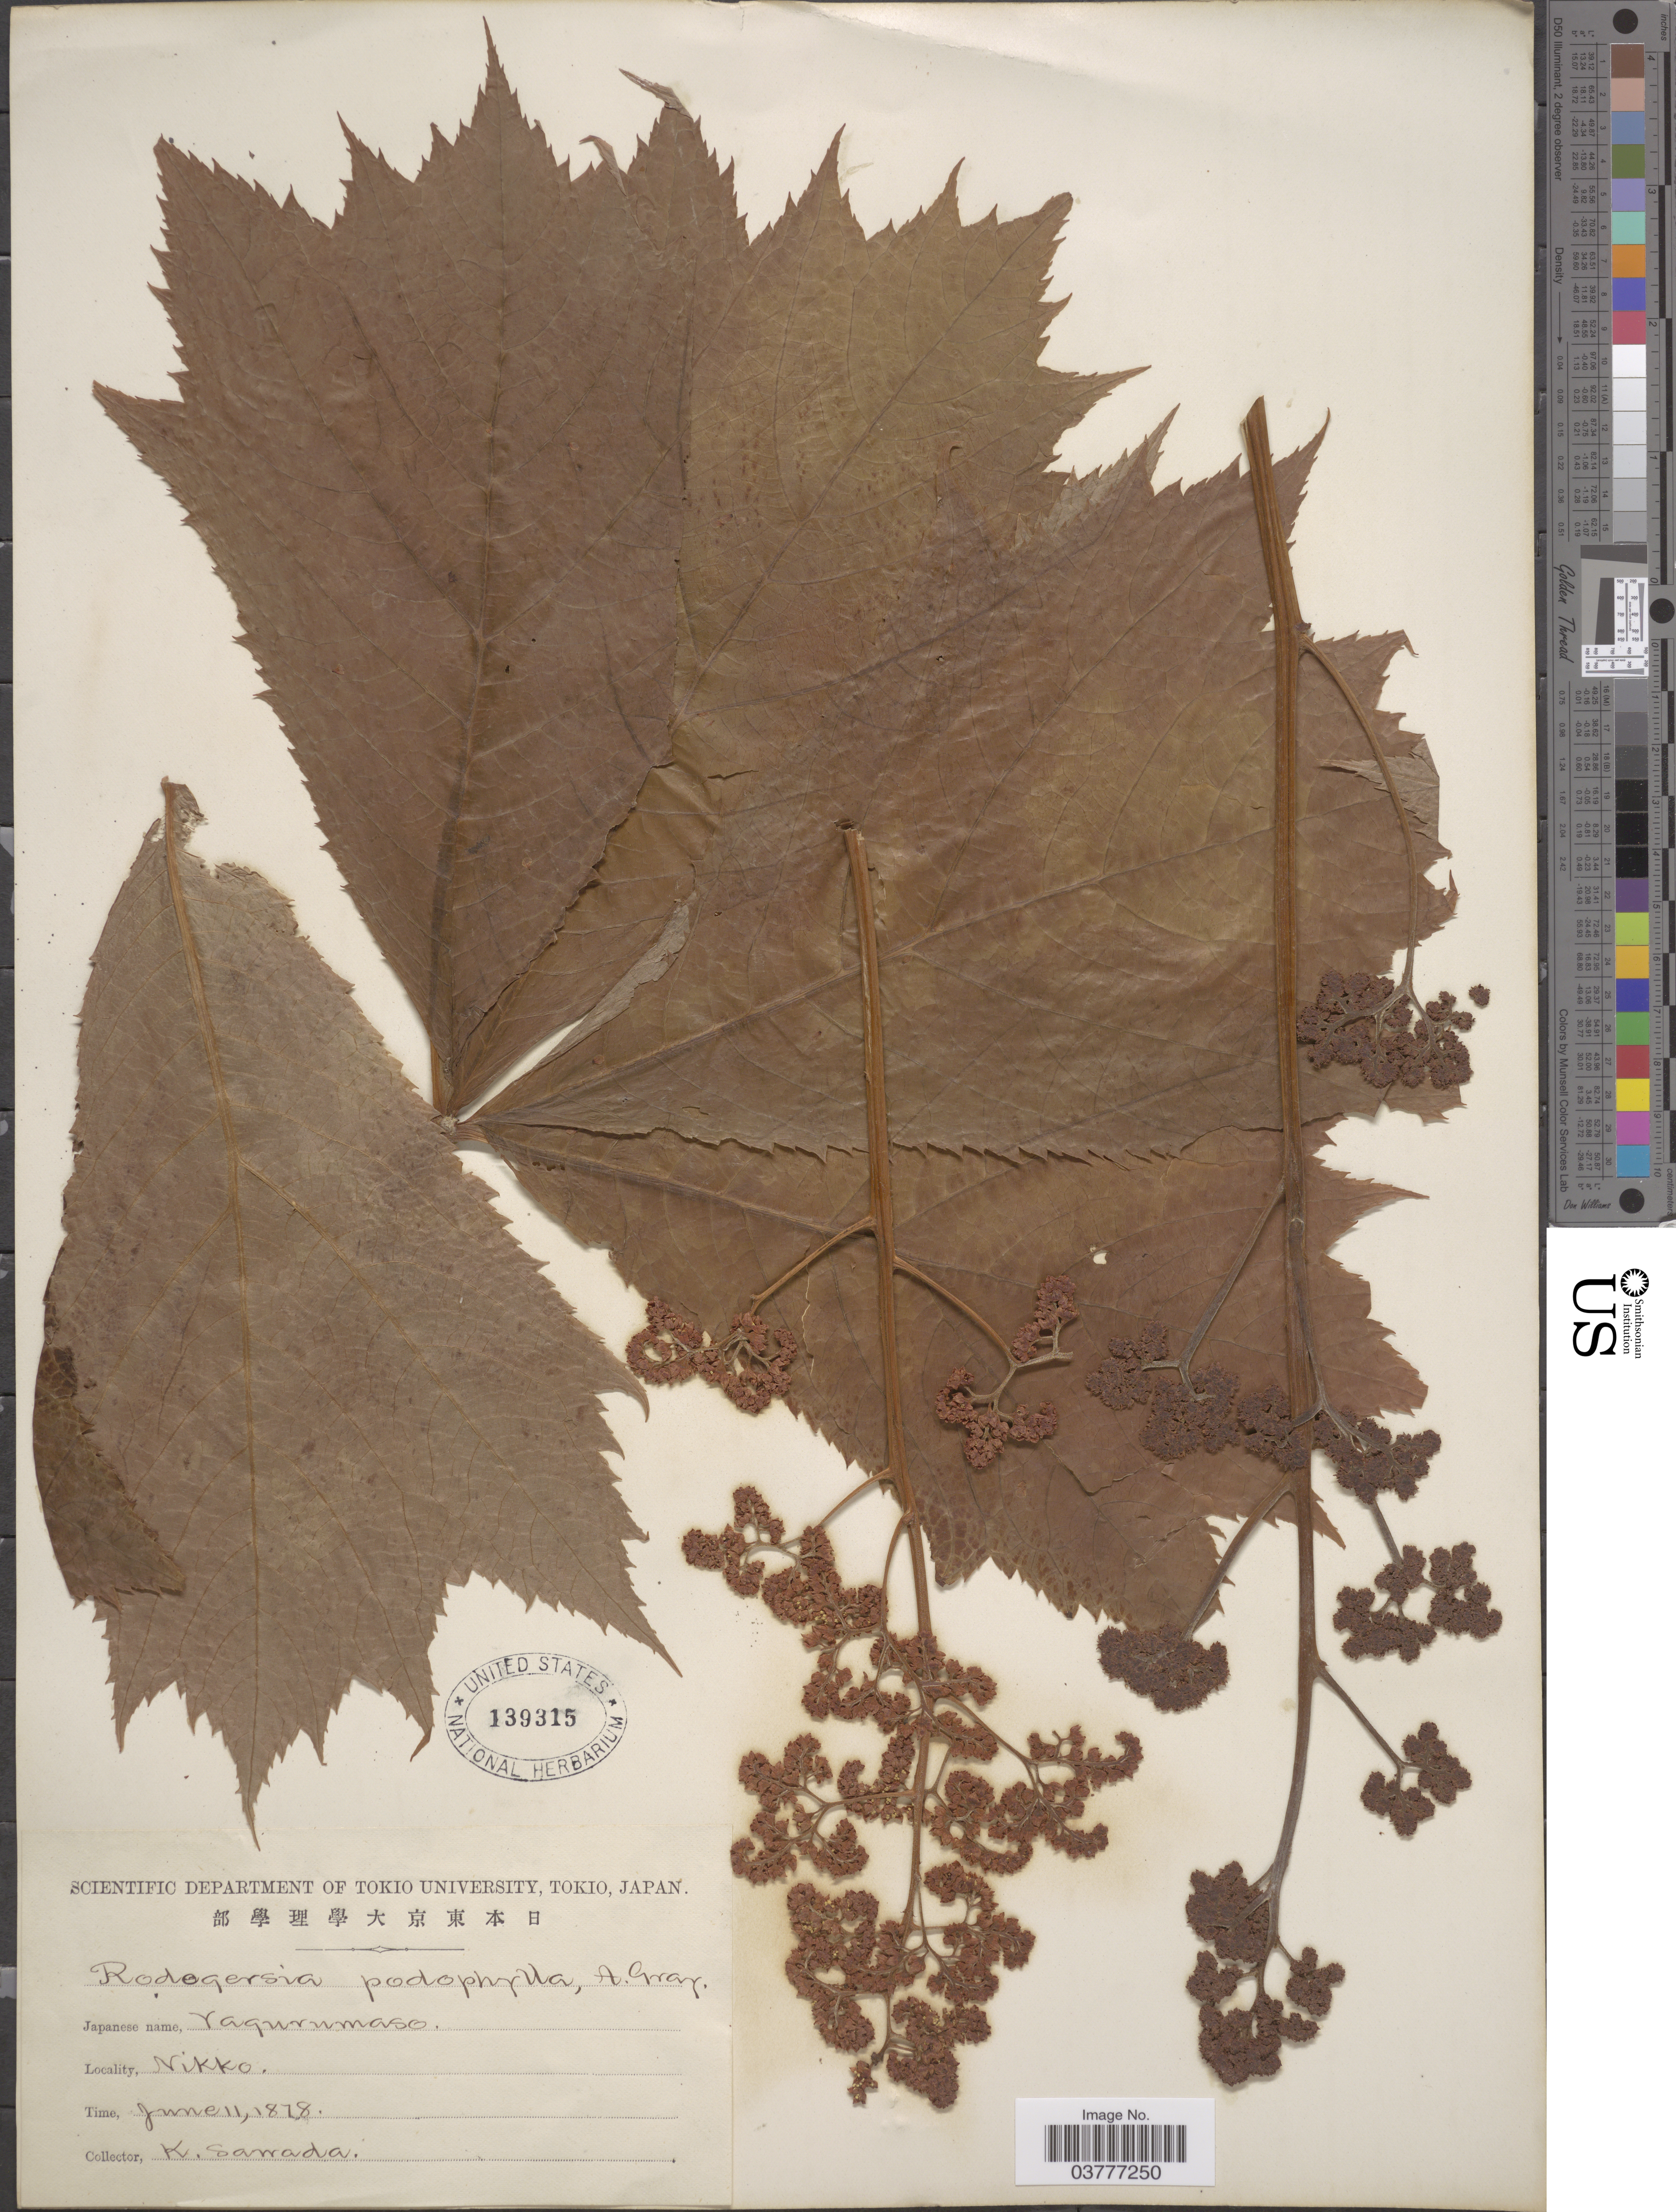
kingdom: Plantae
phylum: Tracheophyta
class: Magnoliopsida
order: Saxifragales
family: Saxifragaceae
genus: Rodgersia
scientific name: Rodgersia podophylla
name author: A. Gray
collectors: K. Sawada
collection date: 1878-06-11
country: Japan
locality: Nikko.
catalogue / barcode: US 139315